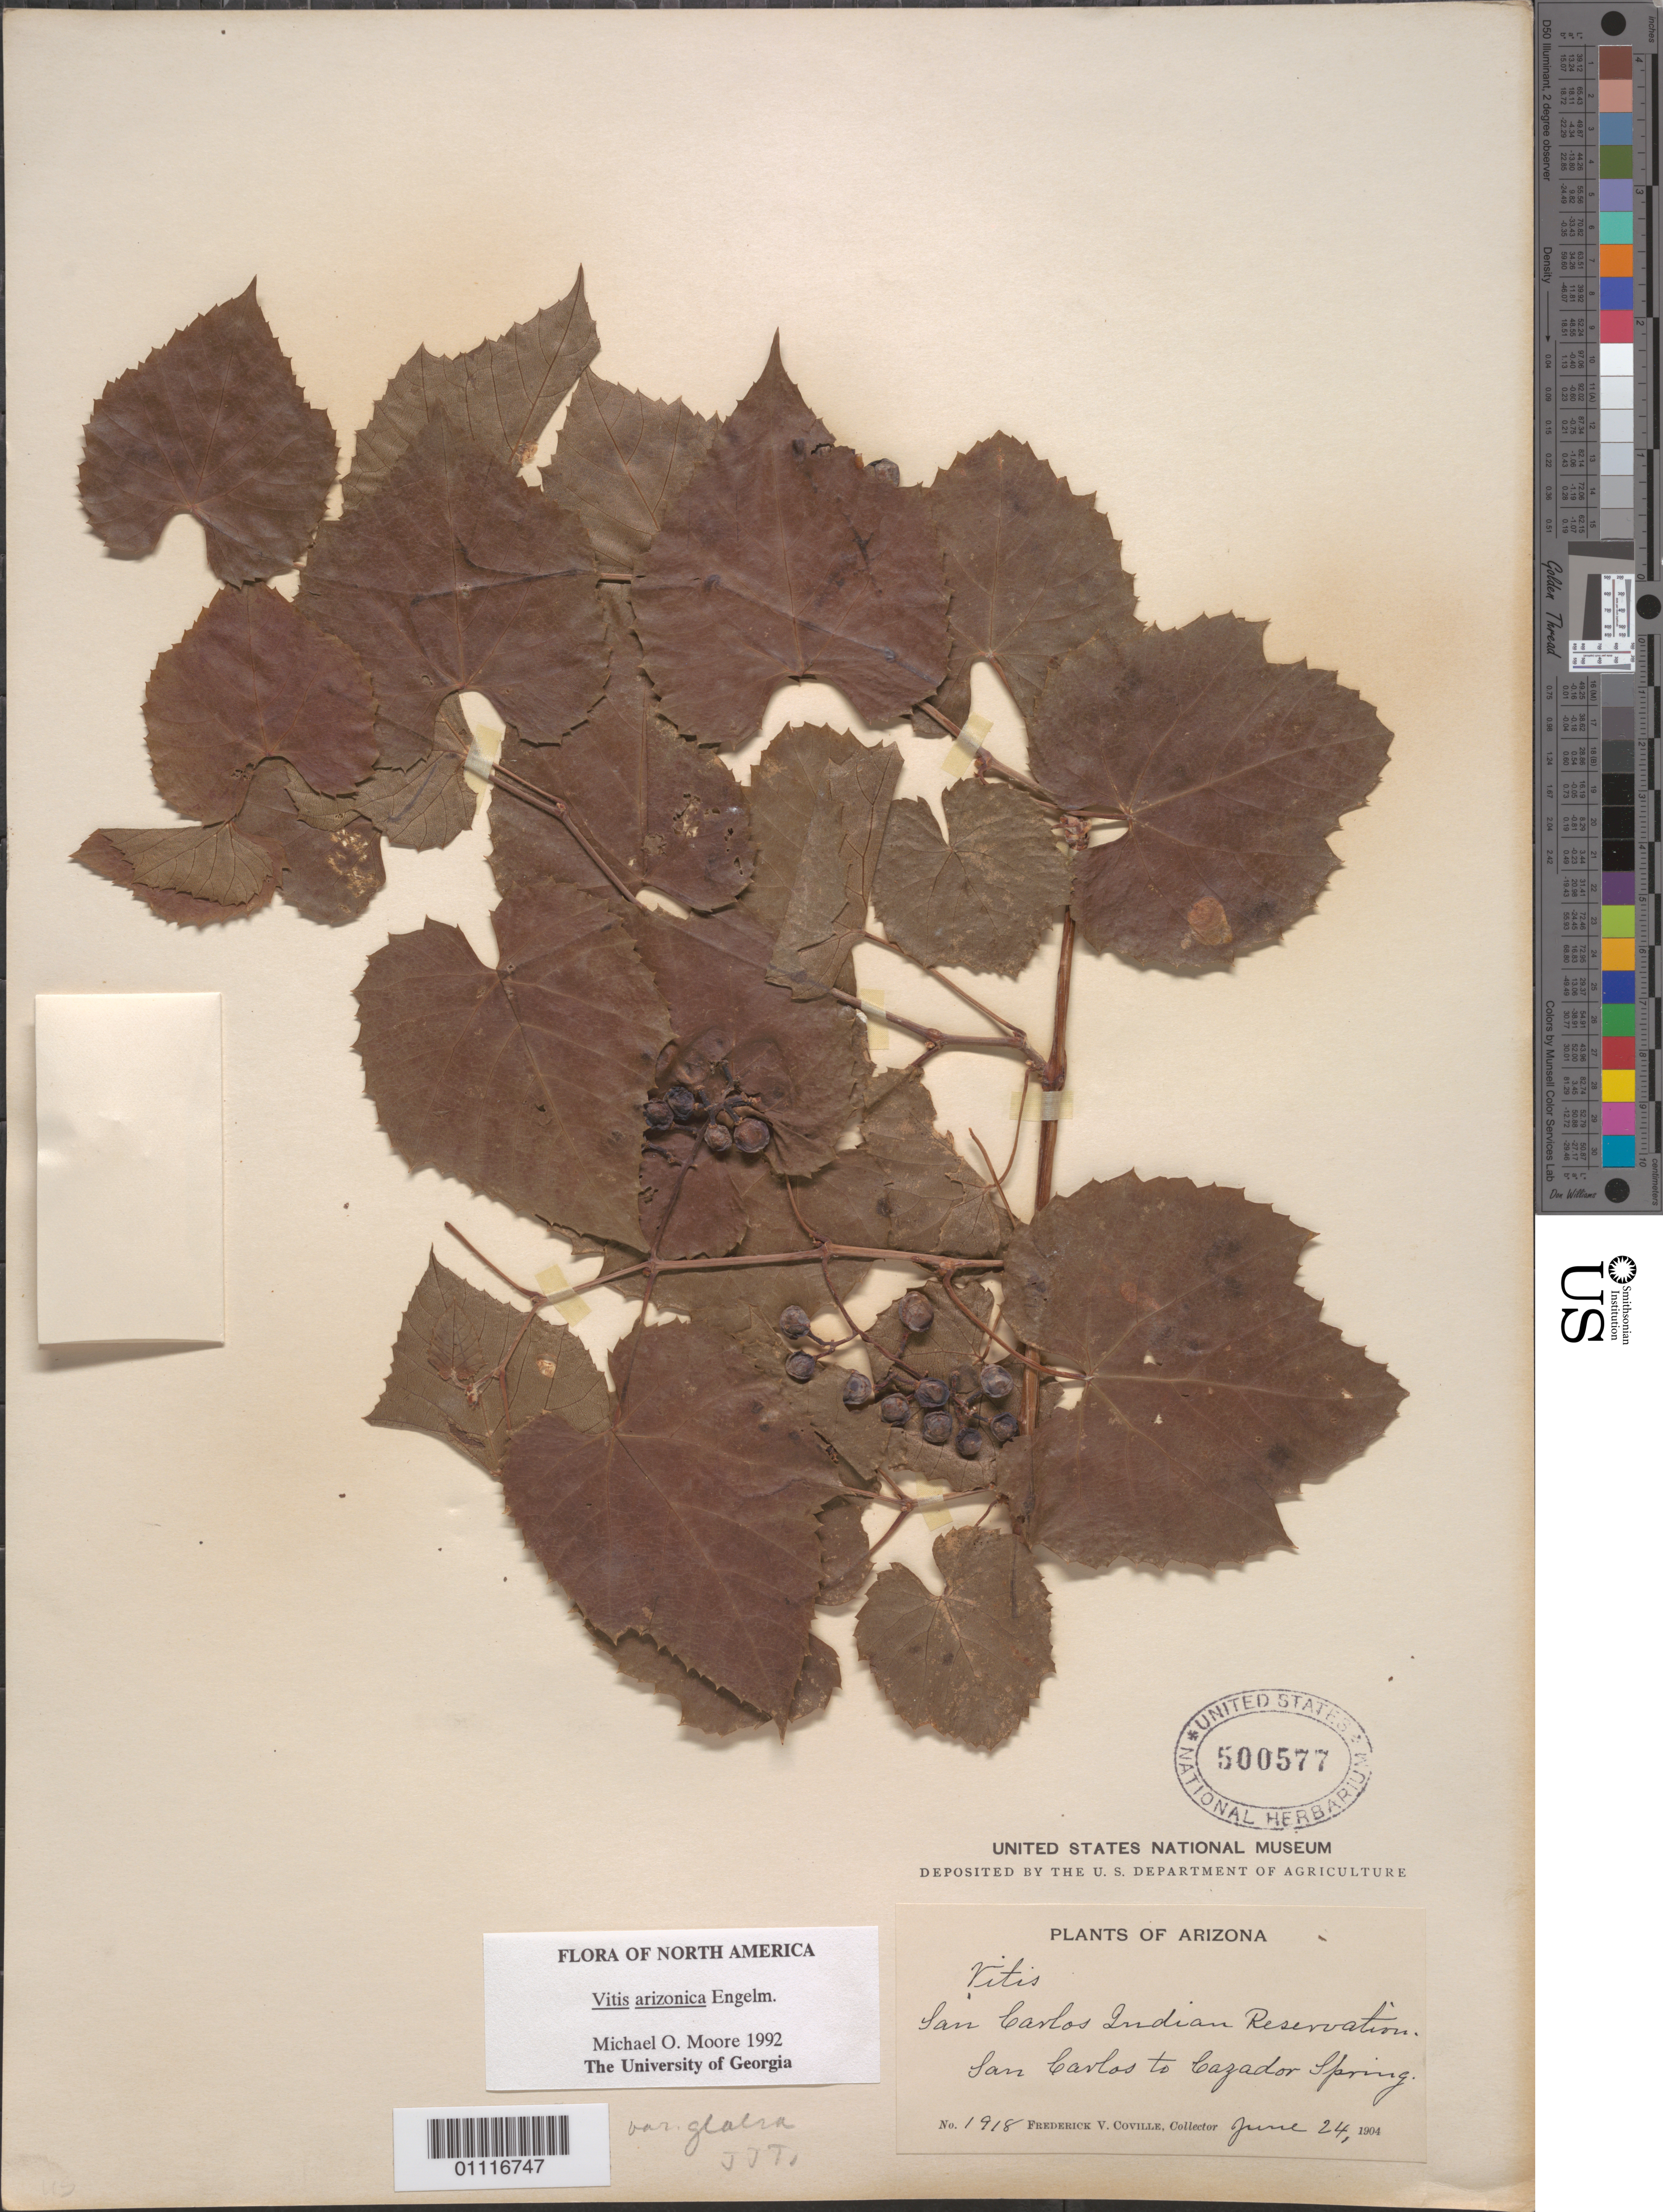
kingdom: Plantae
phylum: Tracheophyta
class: Magnoliopsida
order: Vitales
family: Vitaceae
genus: Vitis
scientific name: Vitis arizonica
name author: Engelm.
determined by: Moore, M. O.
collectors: F. V. Coville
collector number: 1918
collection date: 1904-06-24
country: United States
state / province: Arizona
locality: San barlos Indian Reservation, San barlos to bazador Spring.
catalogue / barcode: US 500577